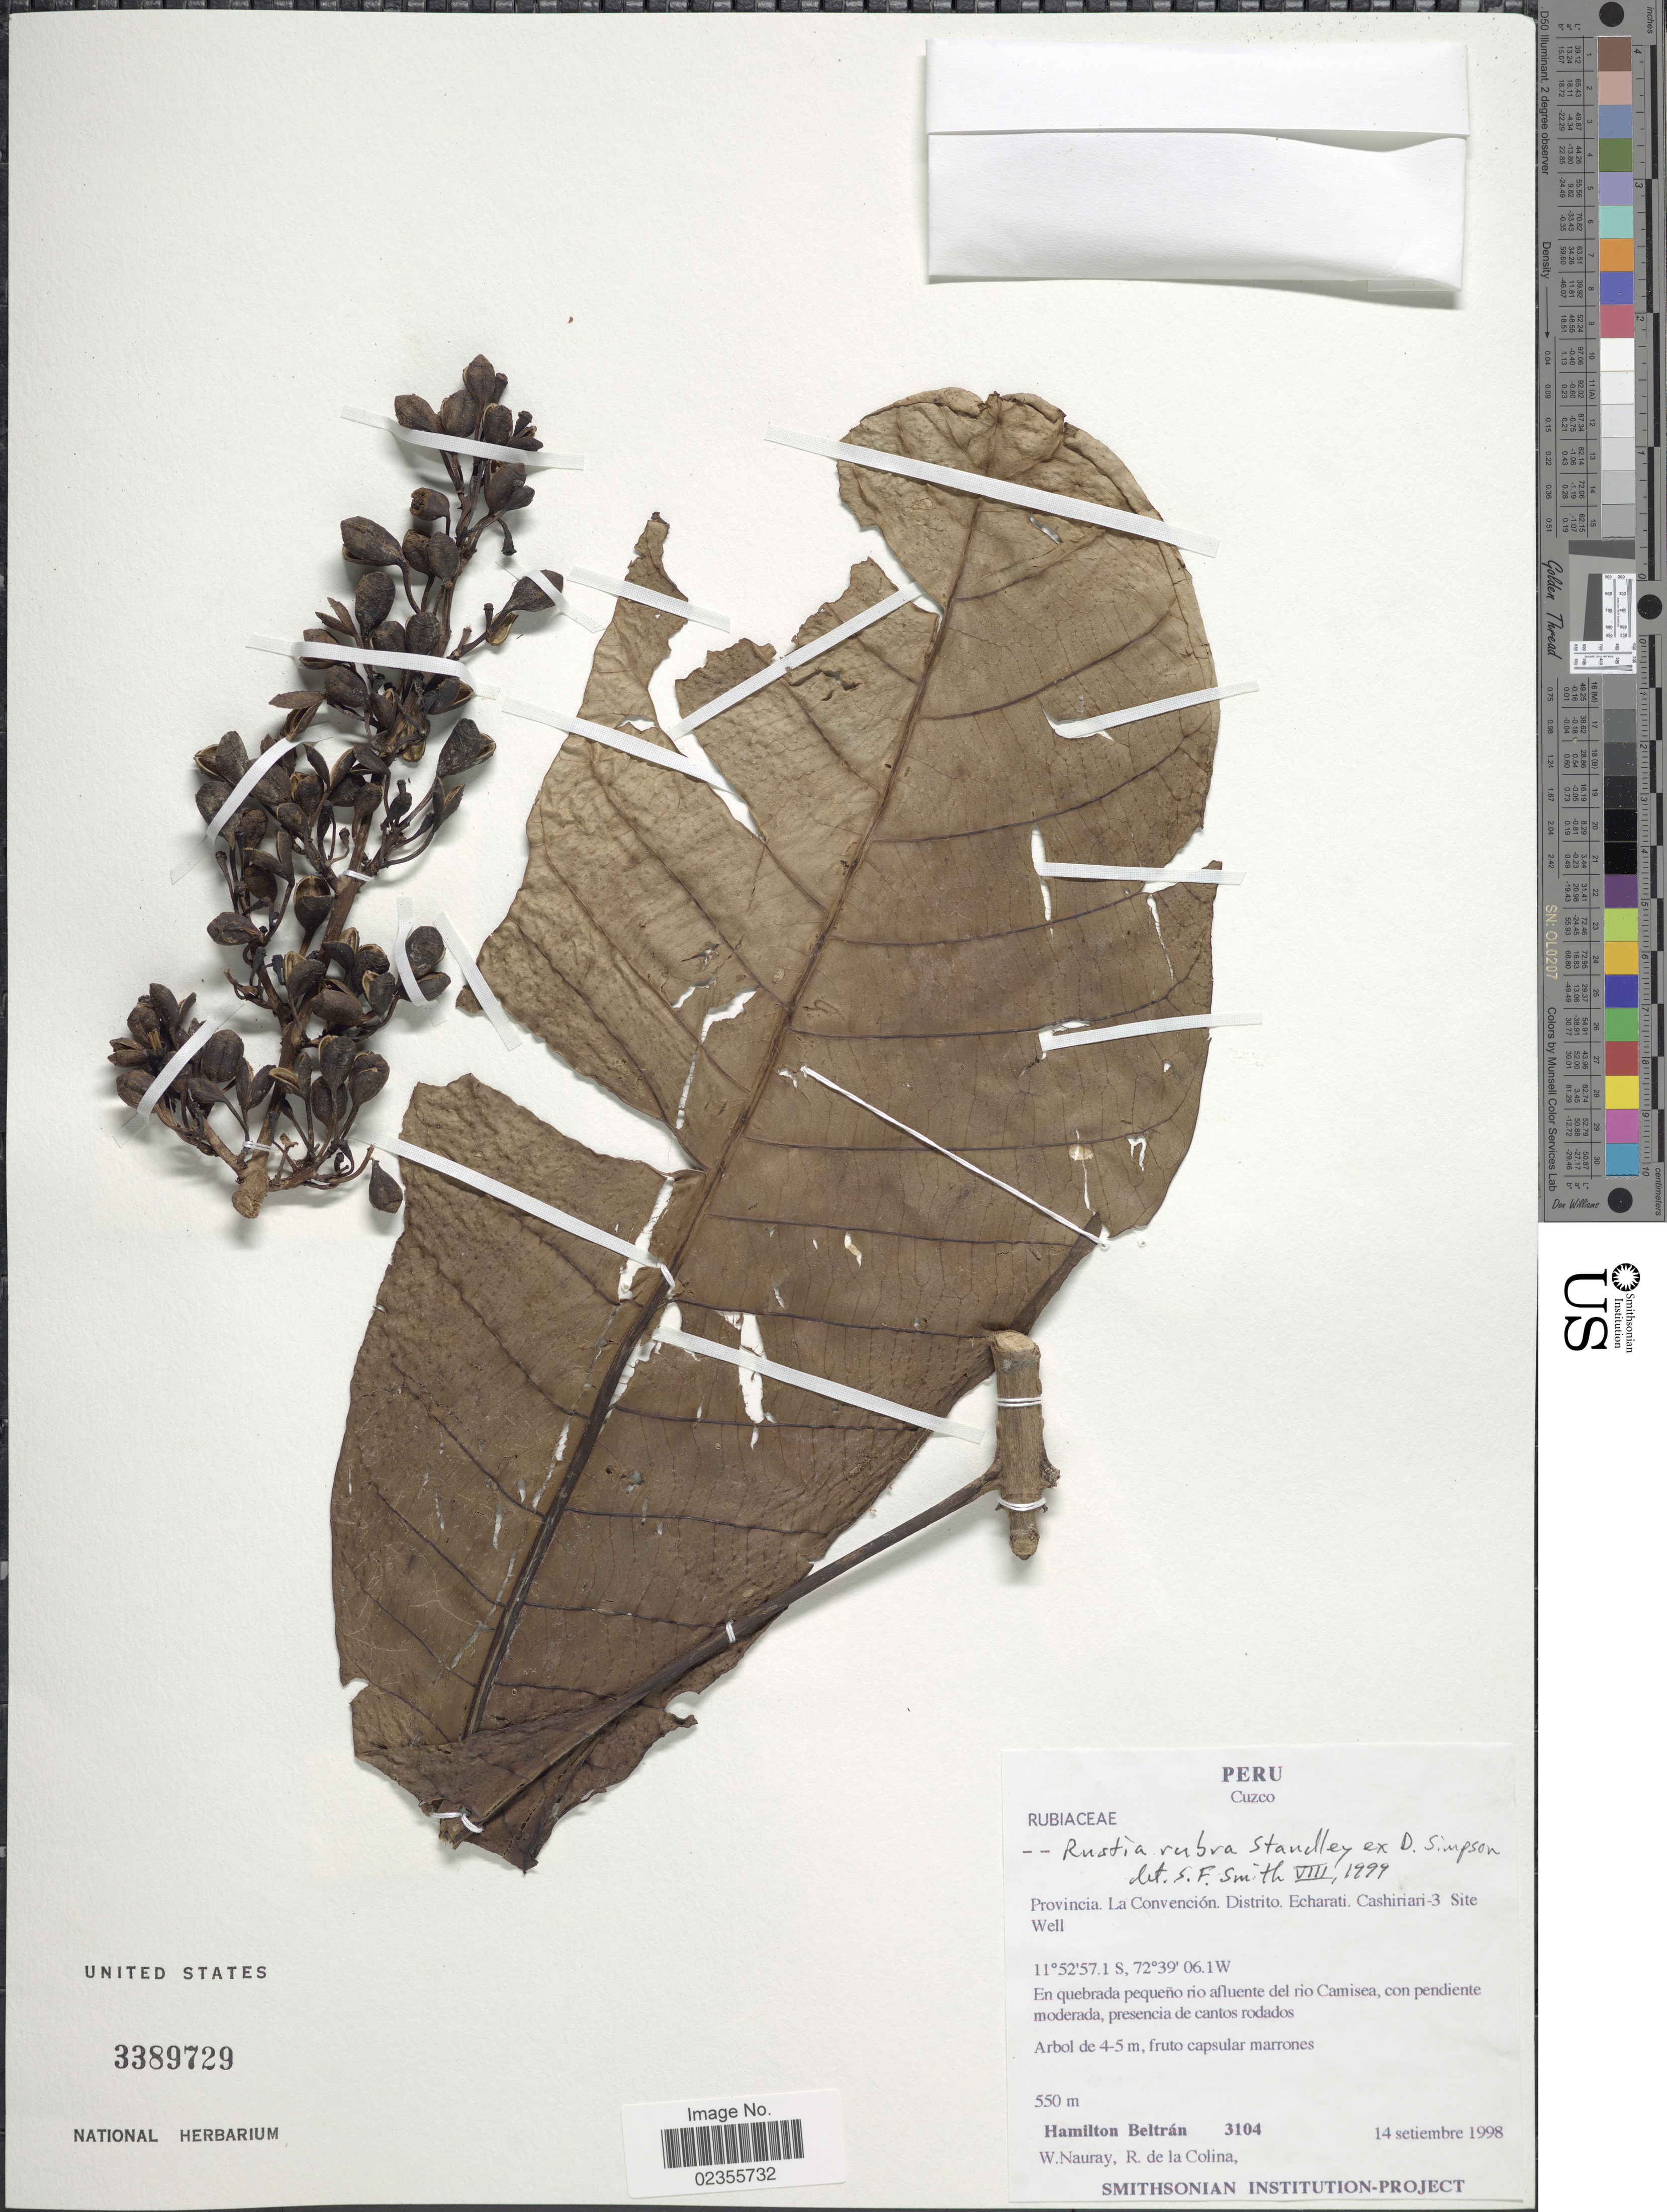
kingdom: Plantae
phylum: Tracheophyta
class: Magnoliopsida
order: Gentianales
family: Rubiaceae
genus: Rustia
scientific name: Rustia rubra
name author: Standl. ex D.R. Simpson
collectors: H. Beltran, W. Nauray & R. Colina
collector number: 3104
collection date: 1998-09-14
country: Peru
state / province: Cusco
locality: Cuzco, Provincia, La Convencion, Distrito, Echarati, Cashiriari-2 Site Well, en quebrada pequeno rio afluente del rio Camisea, con pendiente moderada, presencia de cantos rodados.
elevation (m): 550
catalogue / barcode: US 3389729